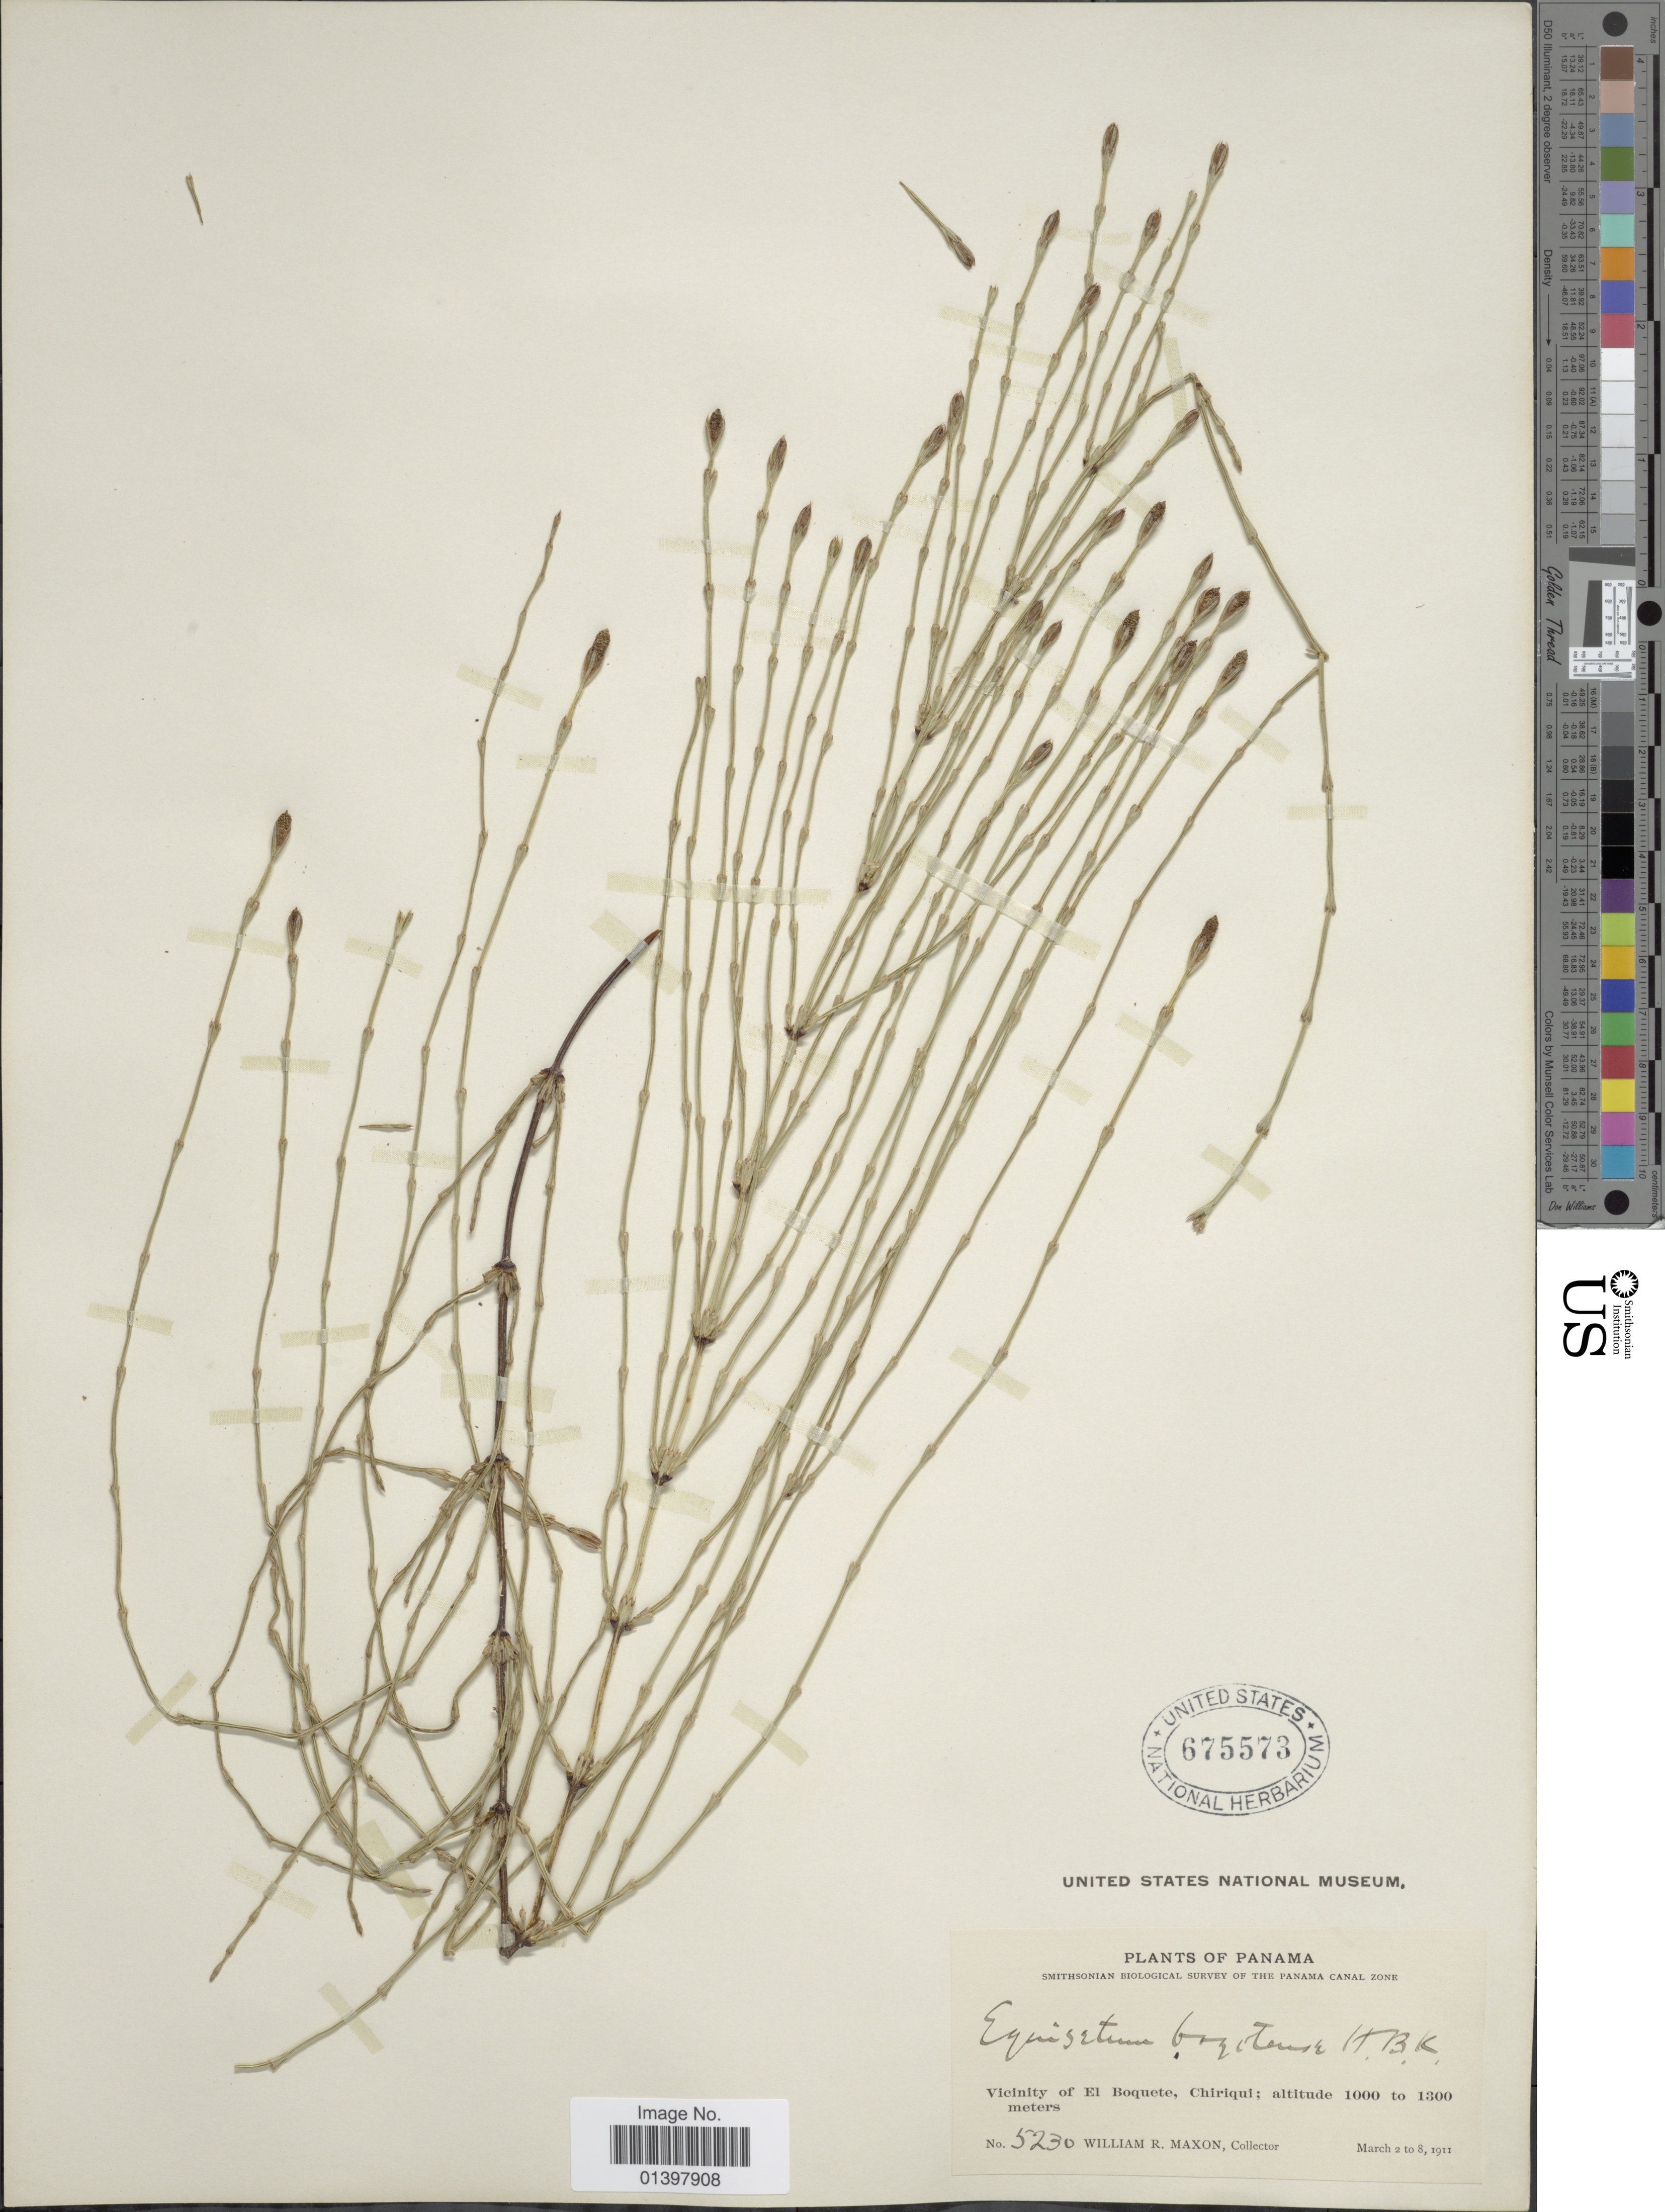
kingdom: Plantae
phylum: Tracheophyta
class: Polypodiopsida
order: Equisetales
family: Equisetaceae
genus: Equisetum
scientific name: Equisetum bogotense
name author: Kunth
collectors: W. R. Maxon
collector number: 5230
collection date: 1911-03-02/1911-03-08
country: Panama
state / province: Chiriqui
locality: Vicinity of El Boquete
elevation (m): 1000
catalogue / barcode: US 675573